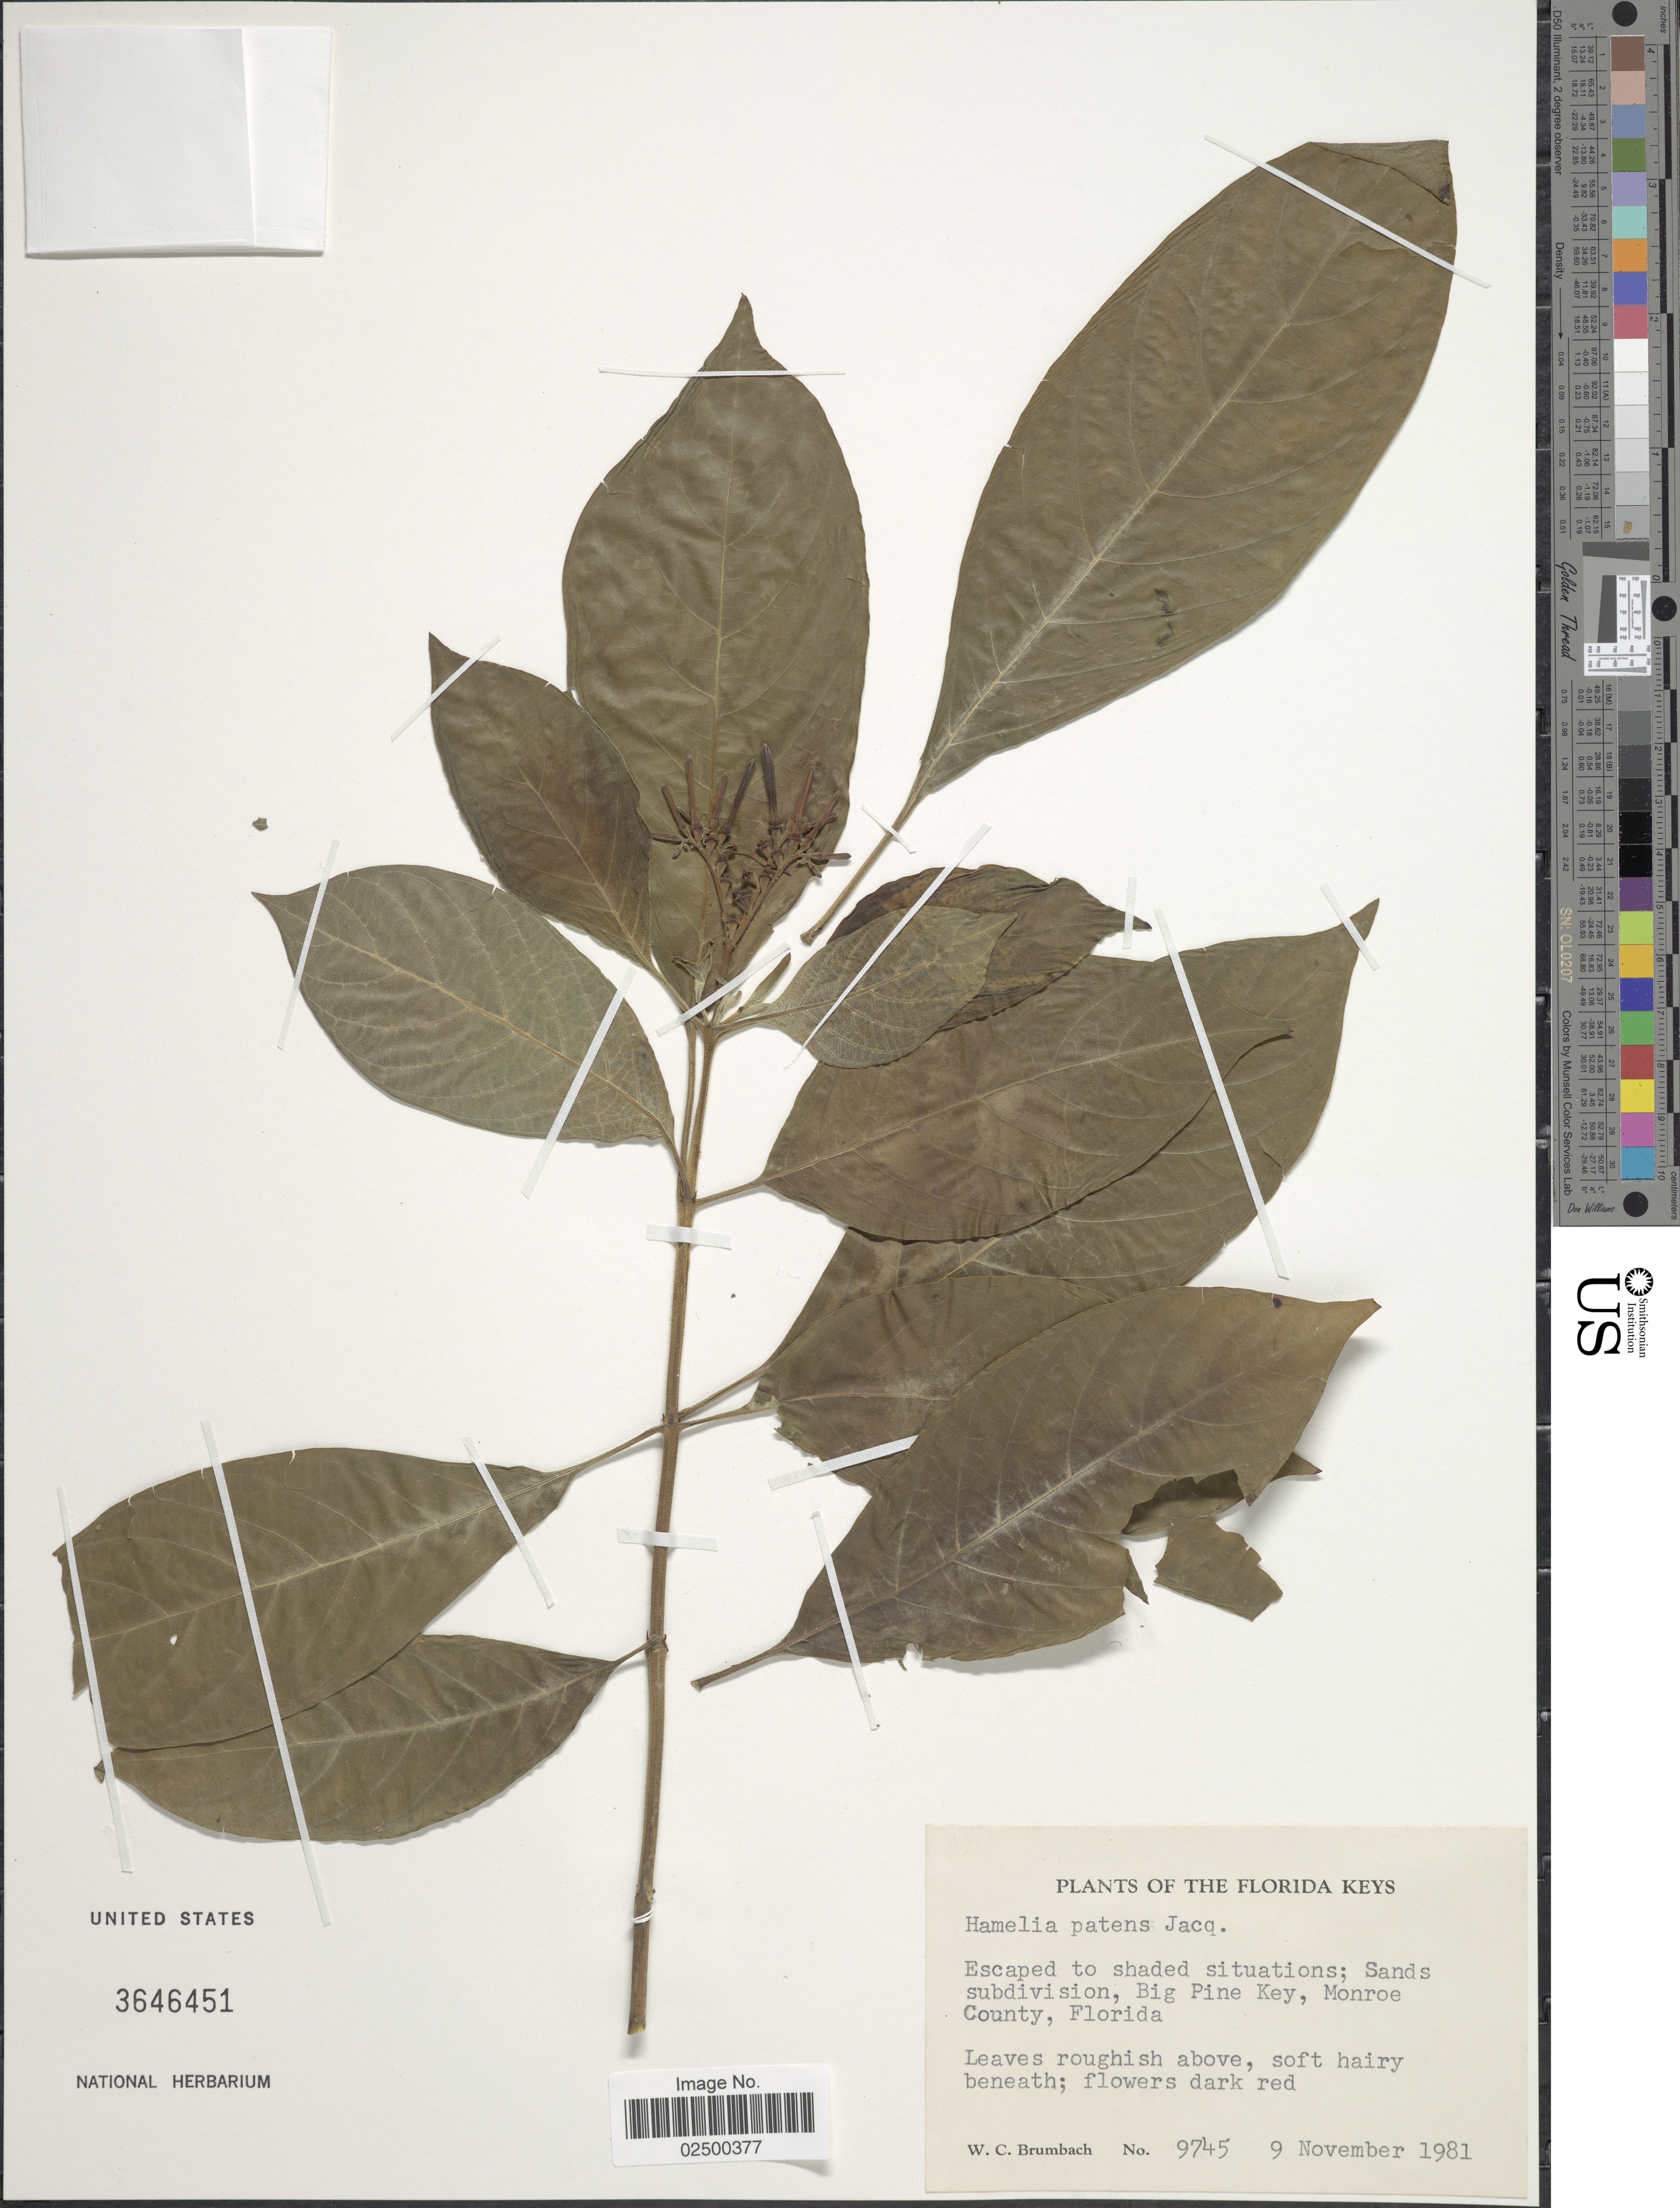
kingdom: Plantae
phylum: Tracheophyta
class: Magnoliopsida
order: Gentianales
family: Rubiaceae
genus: Hamelia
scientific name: Hamelia patens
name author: Jacq.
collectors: W. C. Brumbach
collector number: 9745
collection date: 1981-11-09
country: United States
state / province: Florida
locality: The Florida Keys, Big Pine Key, Monroe County, Florida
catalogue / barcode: US 3646451